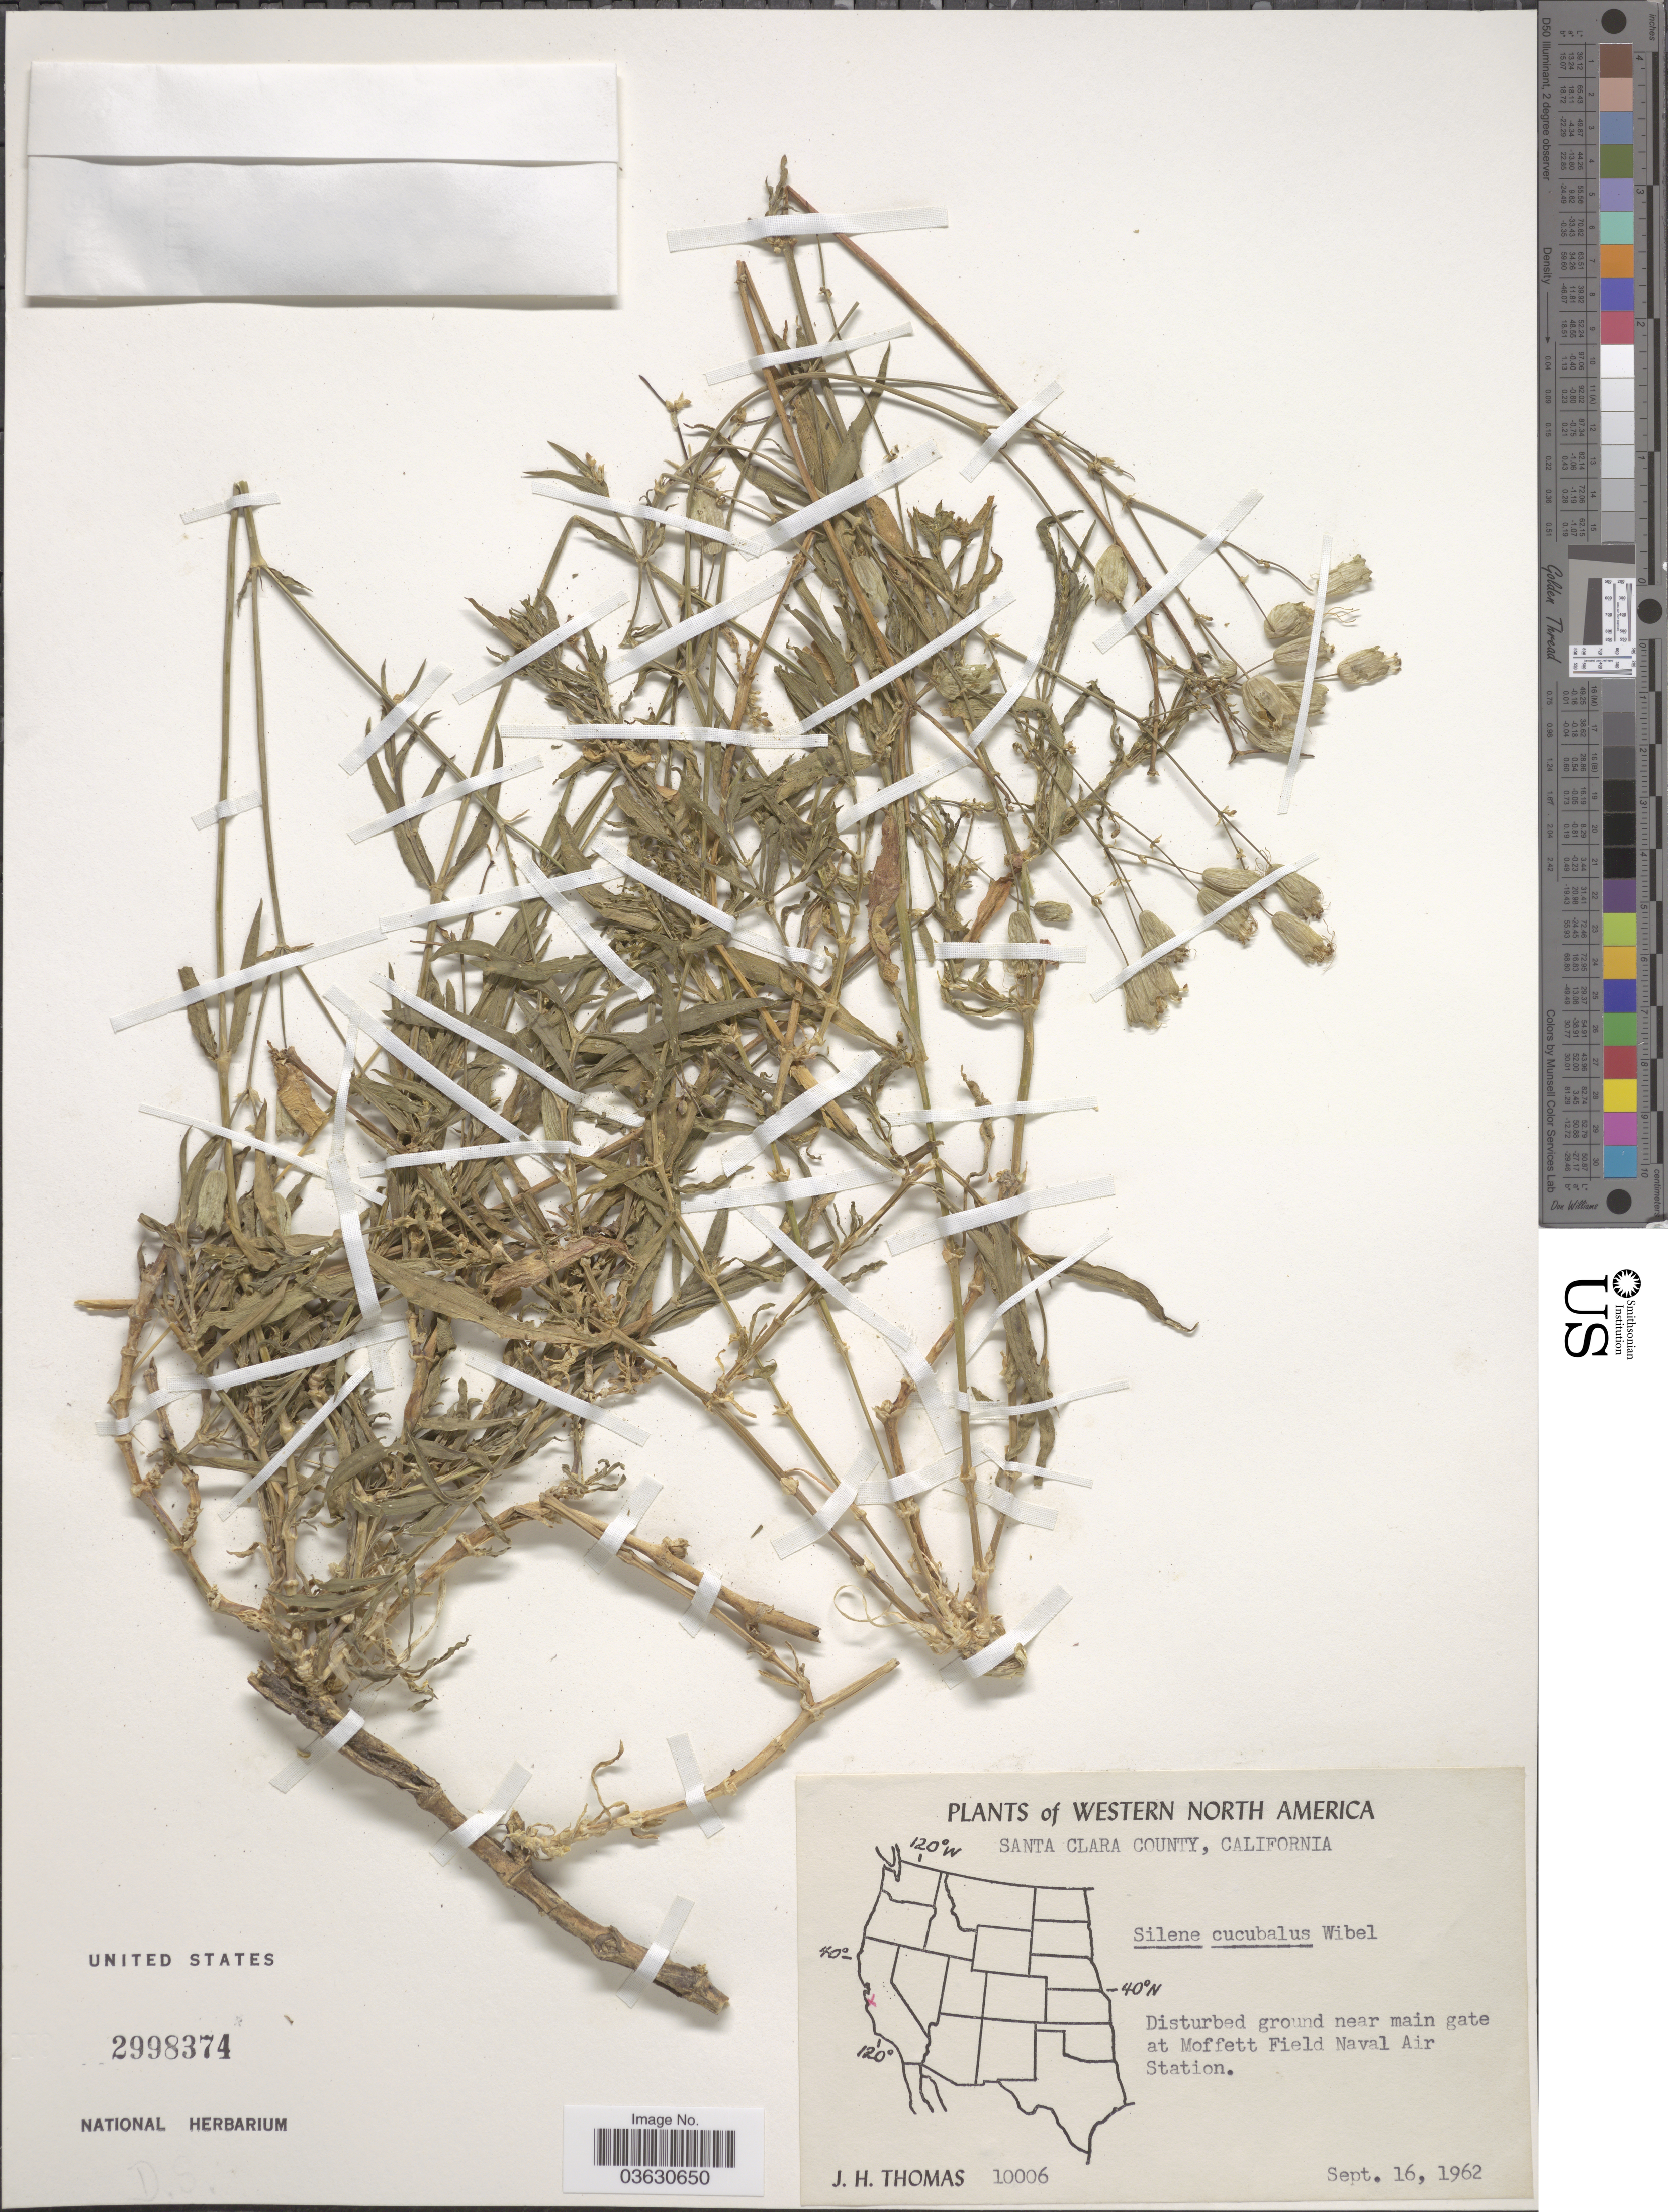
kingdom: Plantae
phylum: Tracheophyta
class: Magnoliopsida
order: Caryophyllales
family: Caryophyllaceae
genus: Silene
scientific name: Silene cucubalus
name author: L.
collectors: J. H. Thomas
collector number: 10006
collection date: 1962-09-16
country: United States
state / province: California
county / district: Santa Clara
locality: Western North America. Santa Clara County. Disturbed ground near main gate at Moffett Field Naval Air Station.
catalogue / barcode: US 2998374